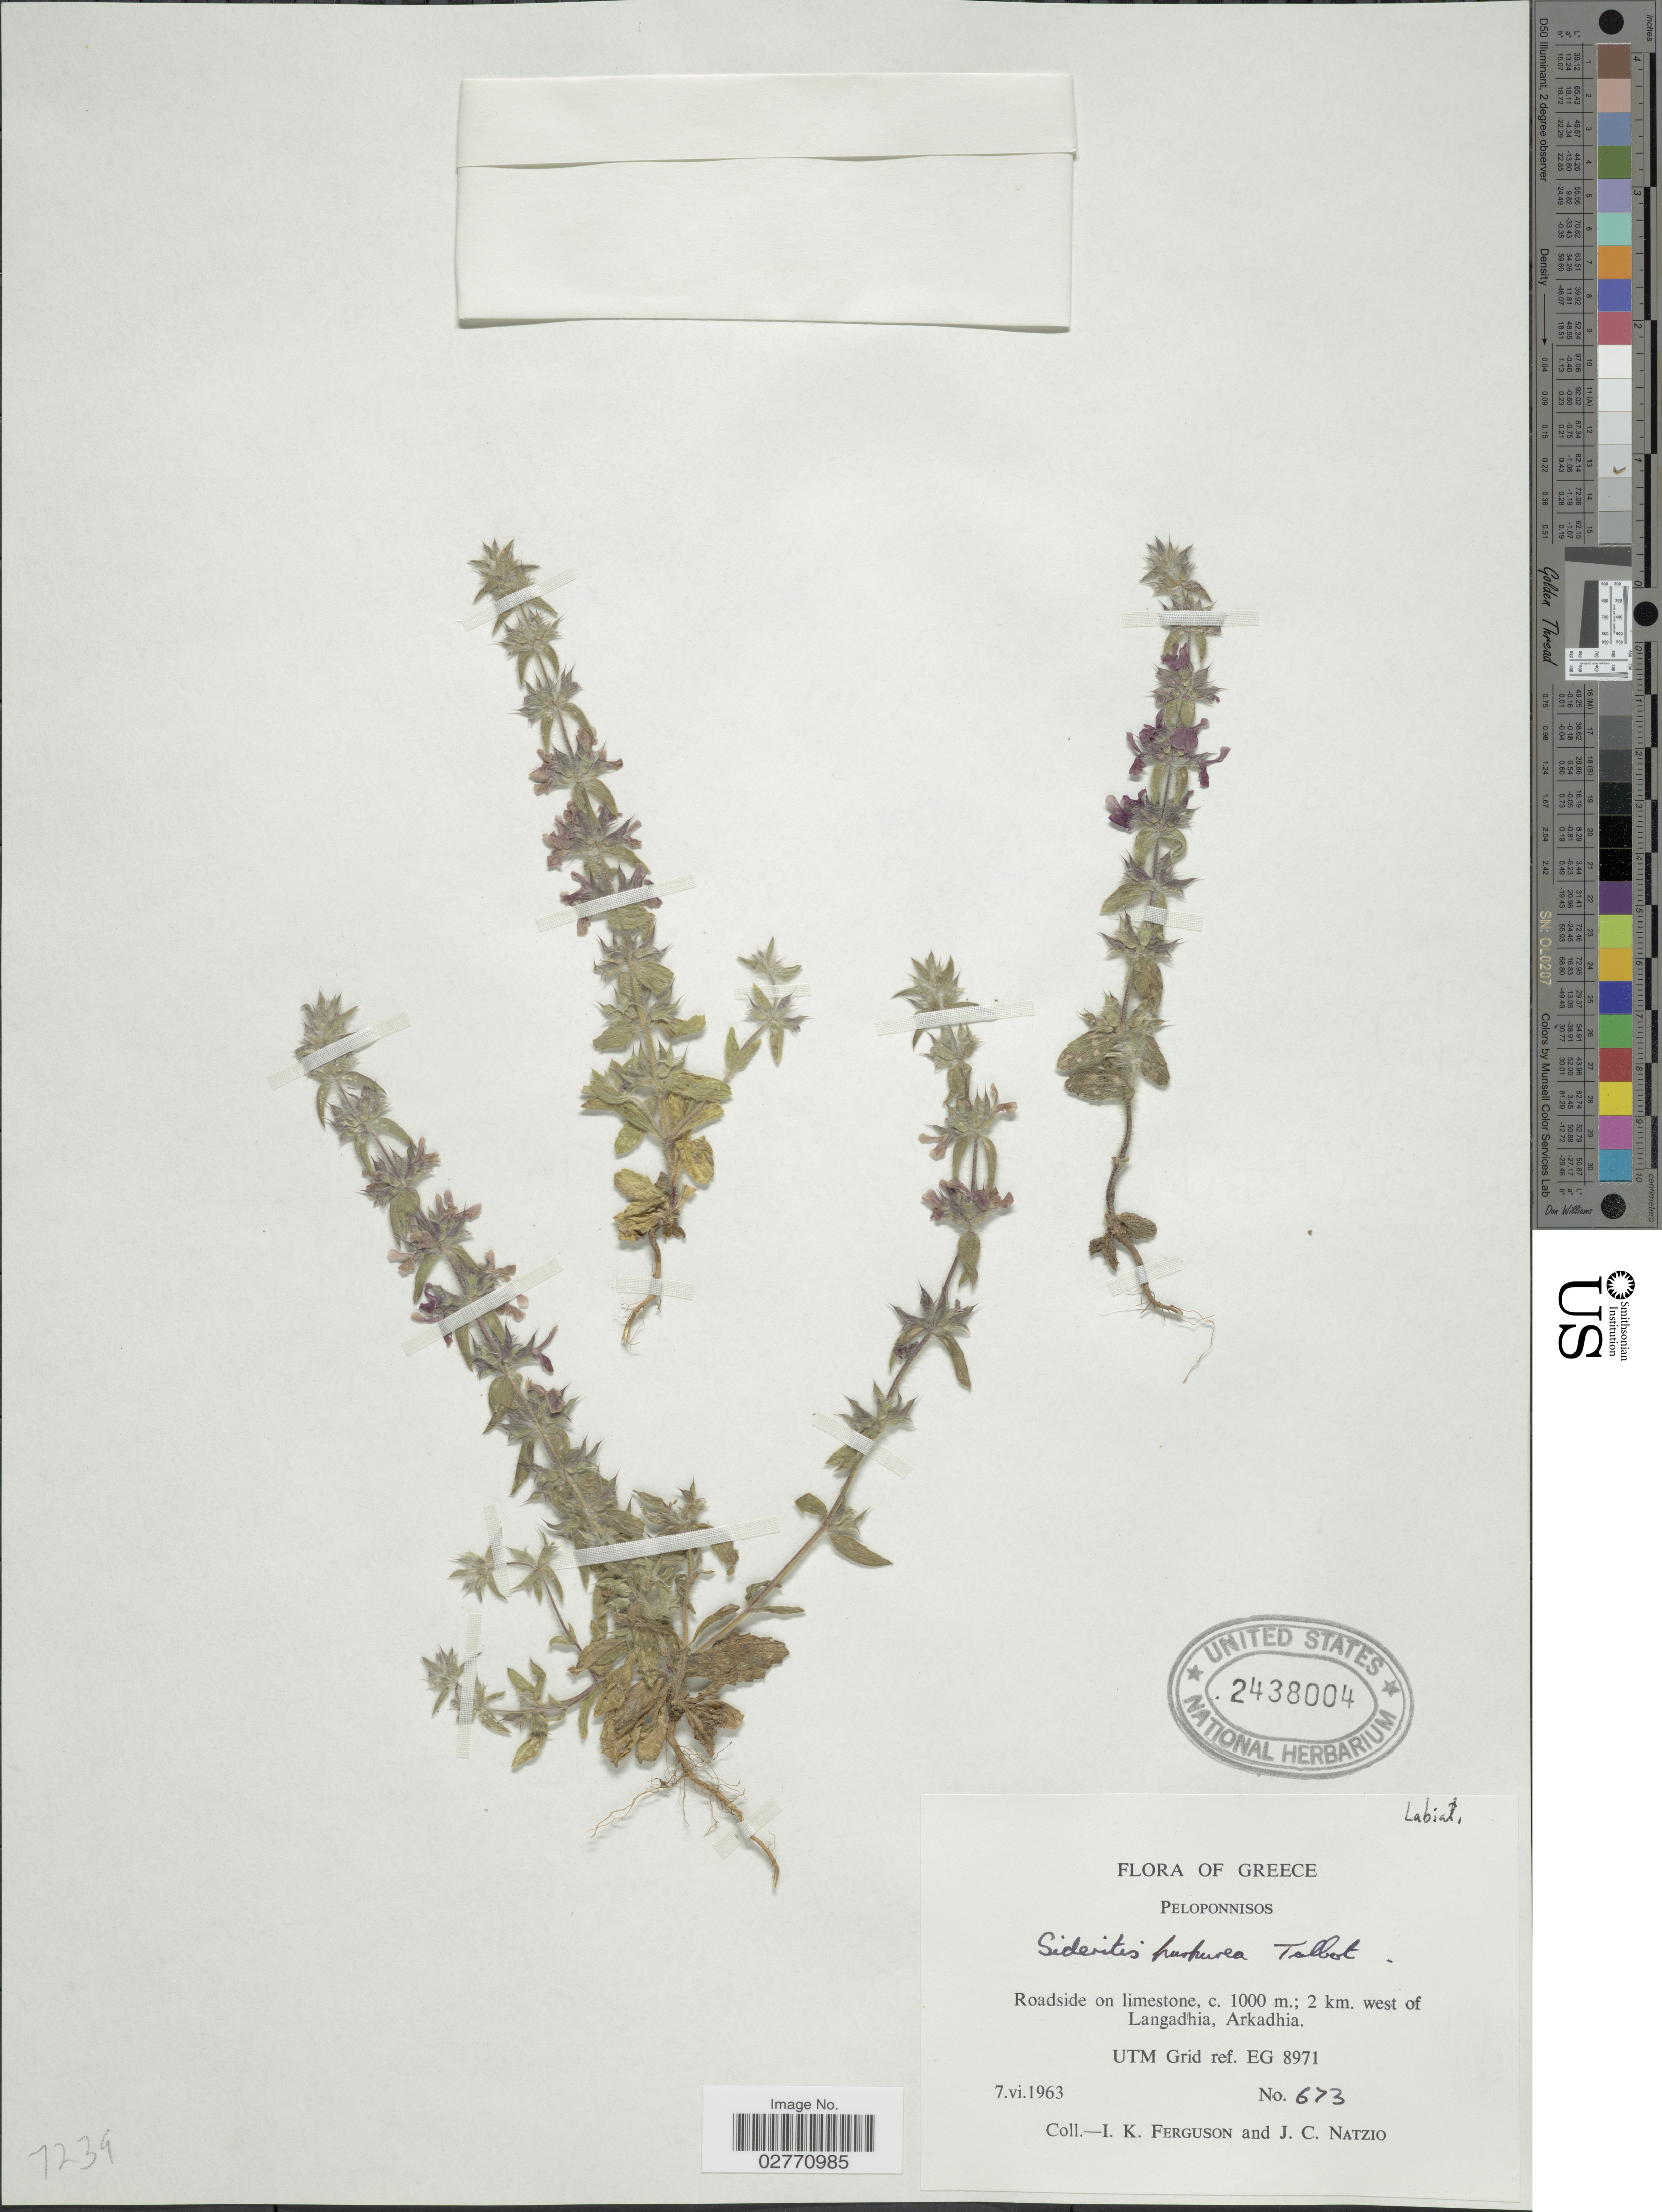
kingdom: Plantae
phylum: Tracheophyta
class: Magnoliopsida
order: Lamiales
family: Lamiaceae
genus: Sideritis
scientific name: Sideritis purpurea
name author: Talbot ex Benth.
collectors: I. K. Ferguson & J. Natzio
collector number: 673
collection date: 1963-06-07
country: Greece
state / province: Peloponnese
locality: Peloponnisos. Roadside on limestione, 2 km. west of Langadhia, Arkadhia. UTM Grid ref. EG 8971.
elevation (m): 1000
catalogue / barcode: US 2438004